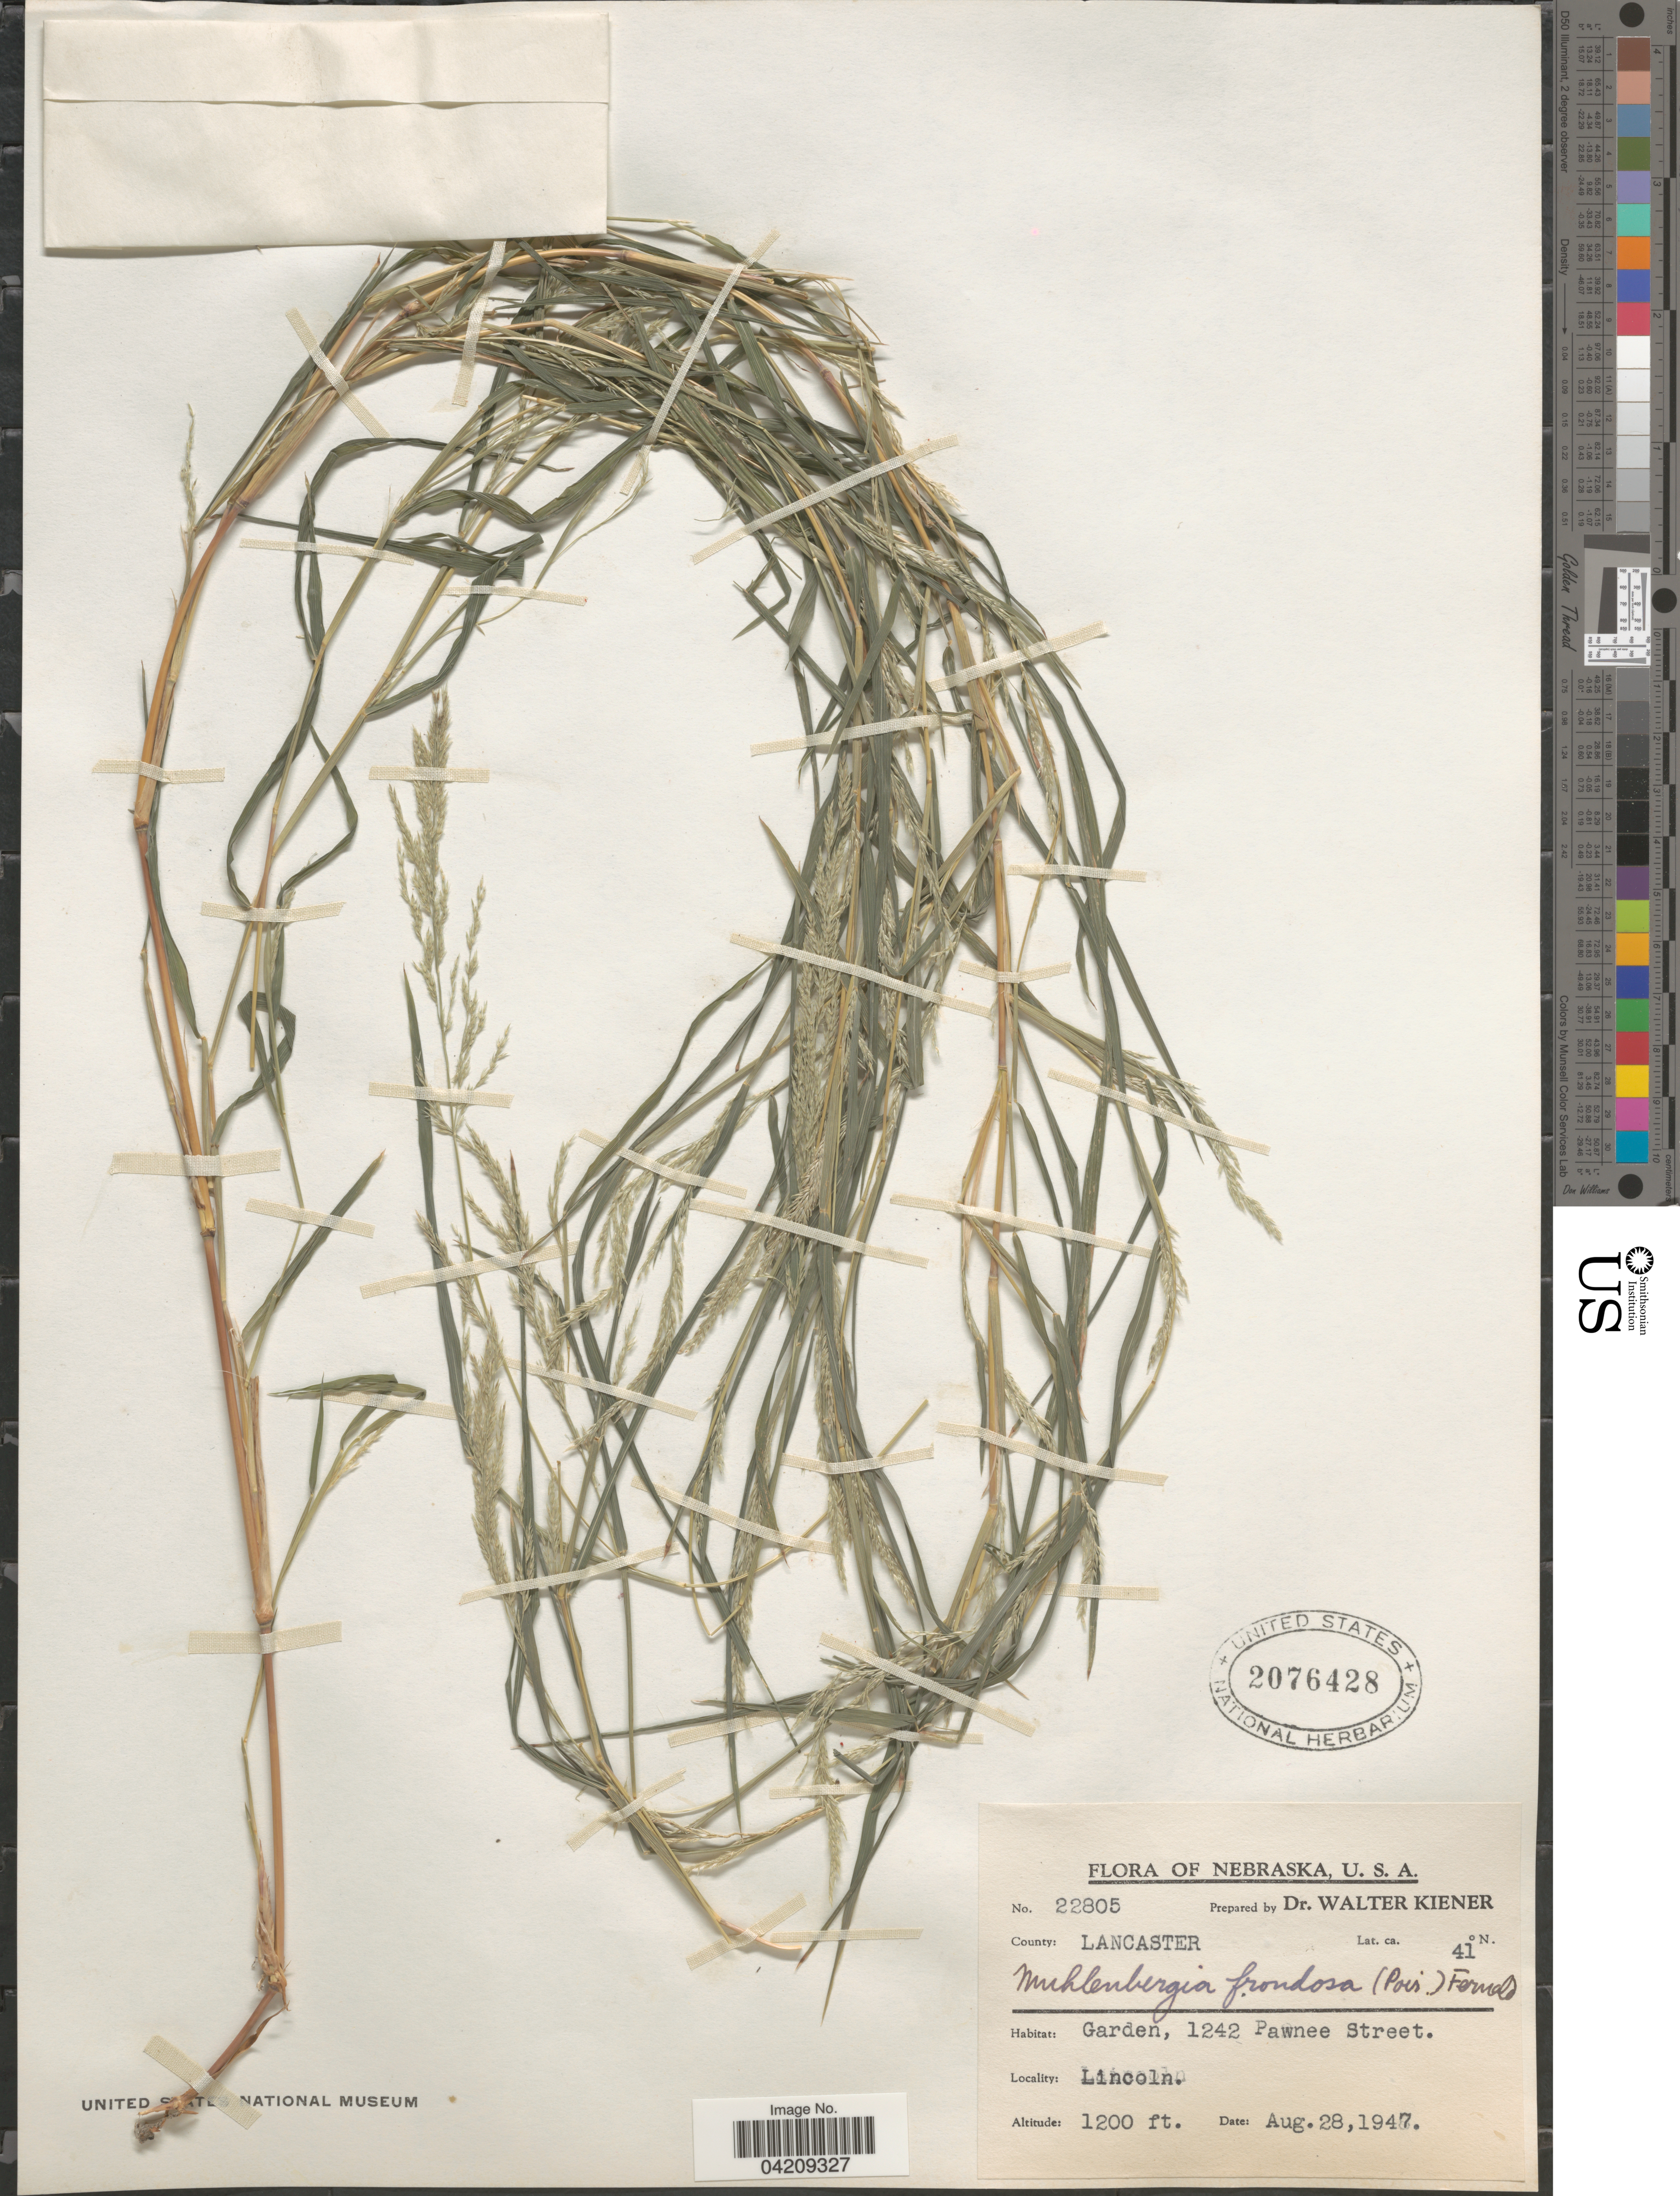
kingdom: Plantae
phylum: Tracheophyta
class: Liliopsida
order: Poales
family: Poaceae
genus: Muhlenbergia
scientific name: Muhlenbergia frondosa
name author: (Poir.) Fernald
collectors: W. Kiener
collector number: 22805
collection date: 1947-08-28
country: United States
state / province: Nebraska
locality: County: Lancaster. Garden, 1242 Pawnee Street. Lincoln.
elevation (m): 366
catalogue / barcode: US 2076428